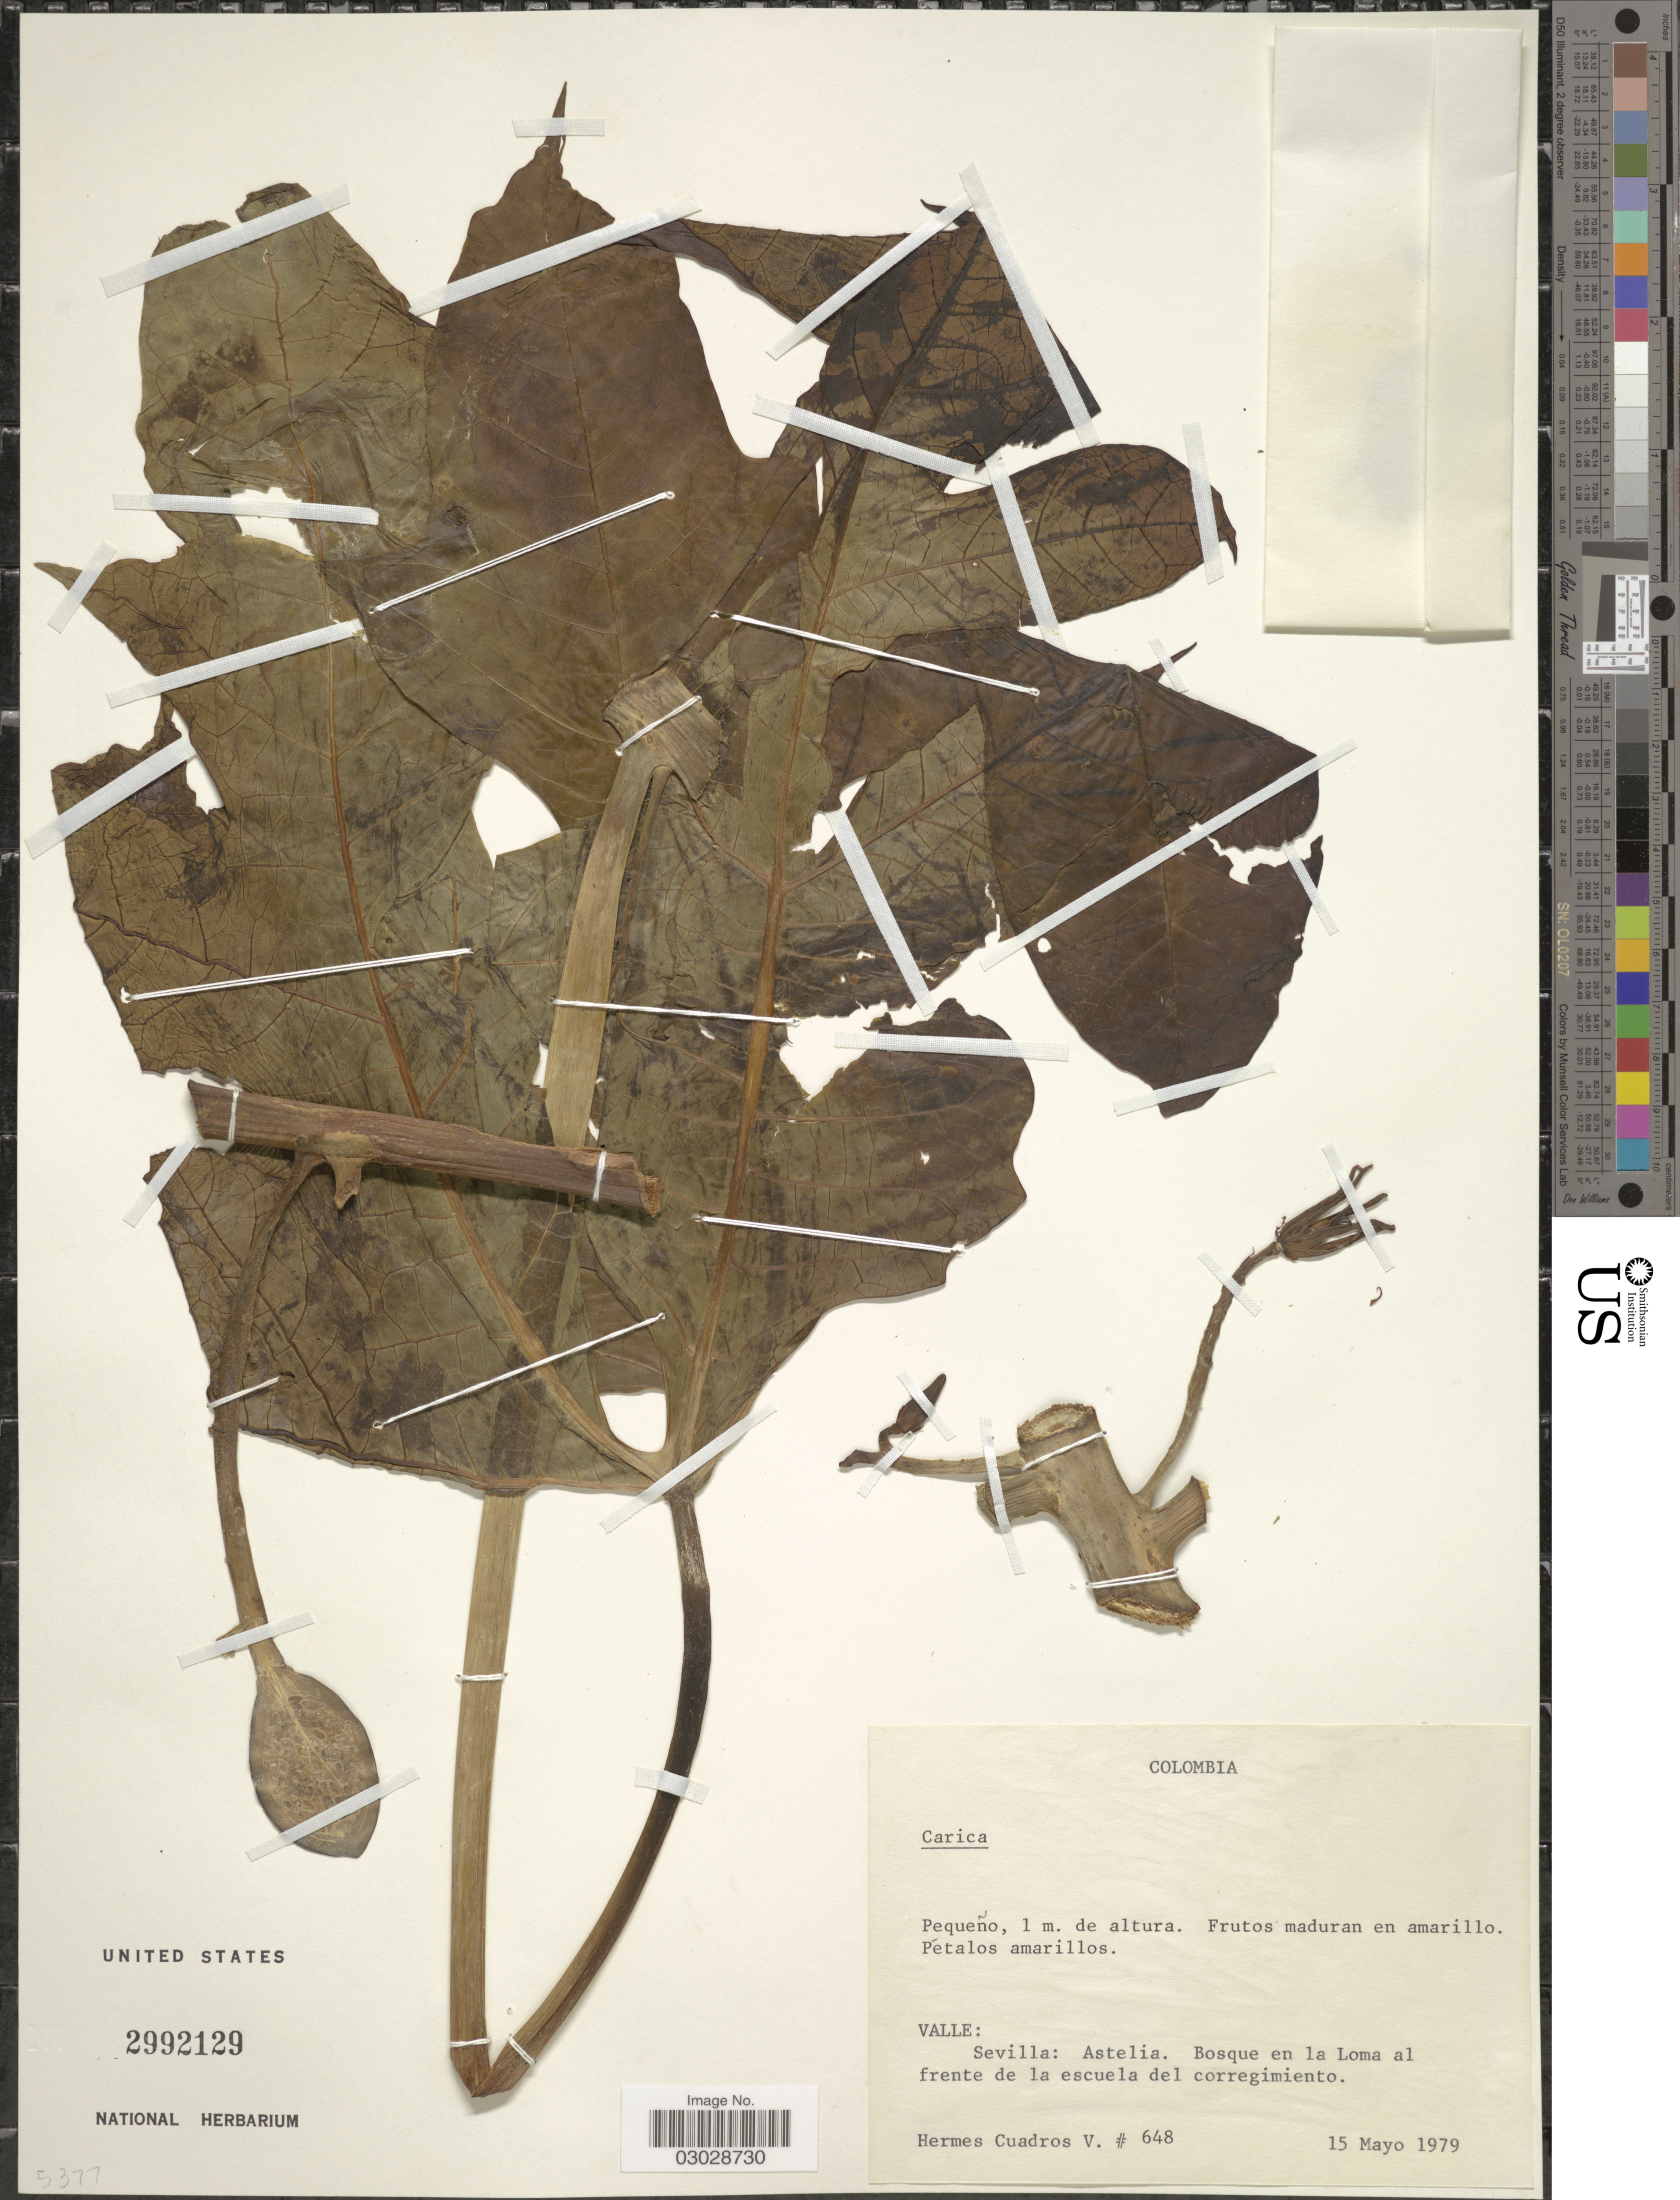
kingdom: Plantae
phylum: Tracheophyta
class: Magnoliopsida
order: Brassicales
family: Caricaceae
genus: Carica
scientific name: Carica sp.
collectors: H. Cuadros V.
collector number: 648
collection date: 1979-05-15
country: Colombia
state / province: Valle del Cauca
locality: Valle: Sevilla: Astelia.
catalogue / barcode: US 2992129